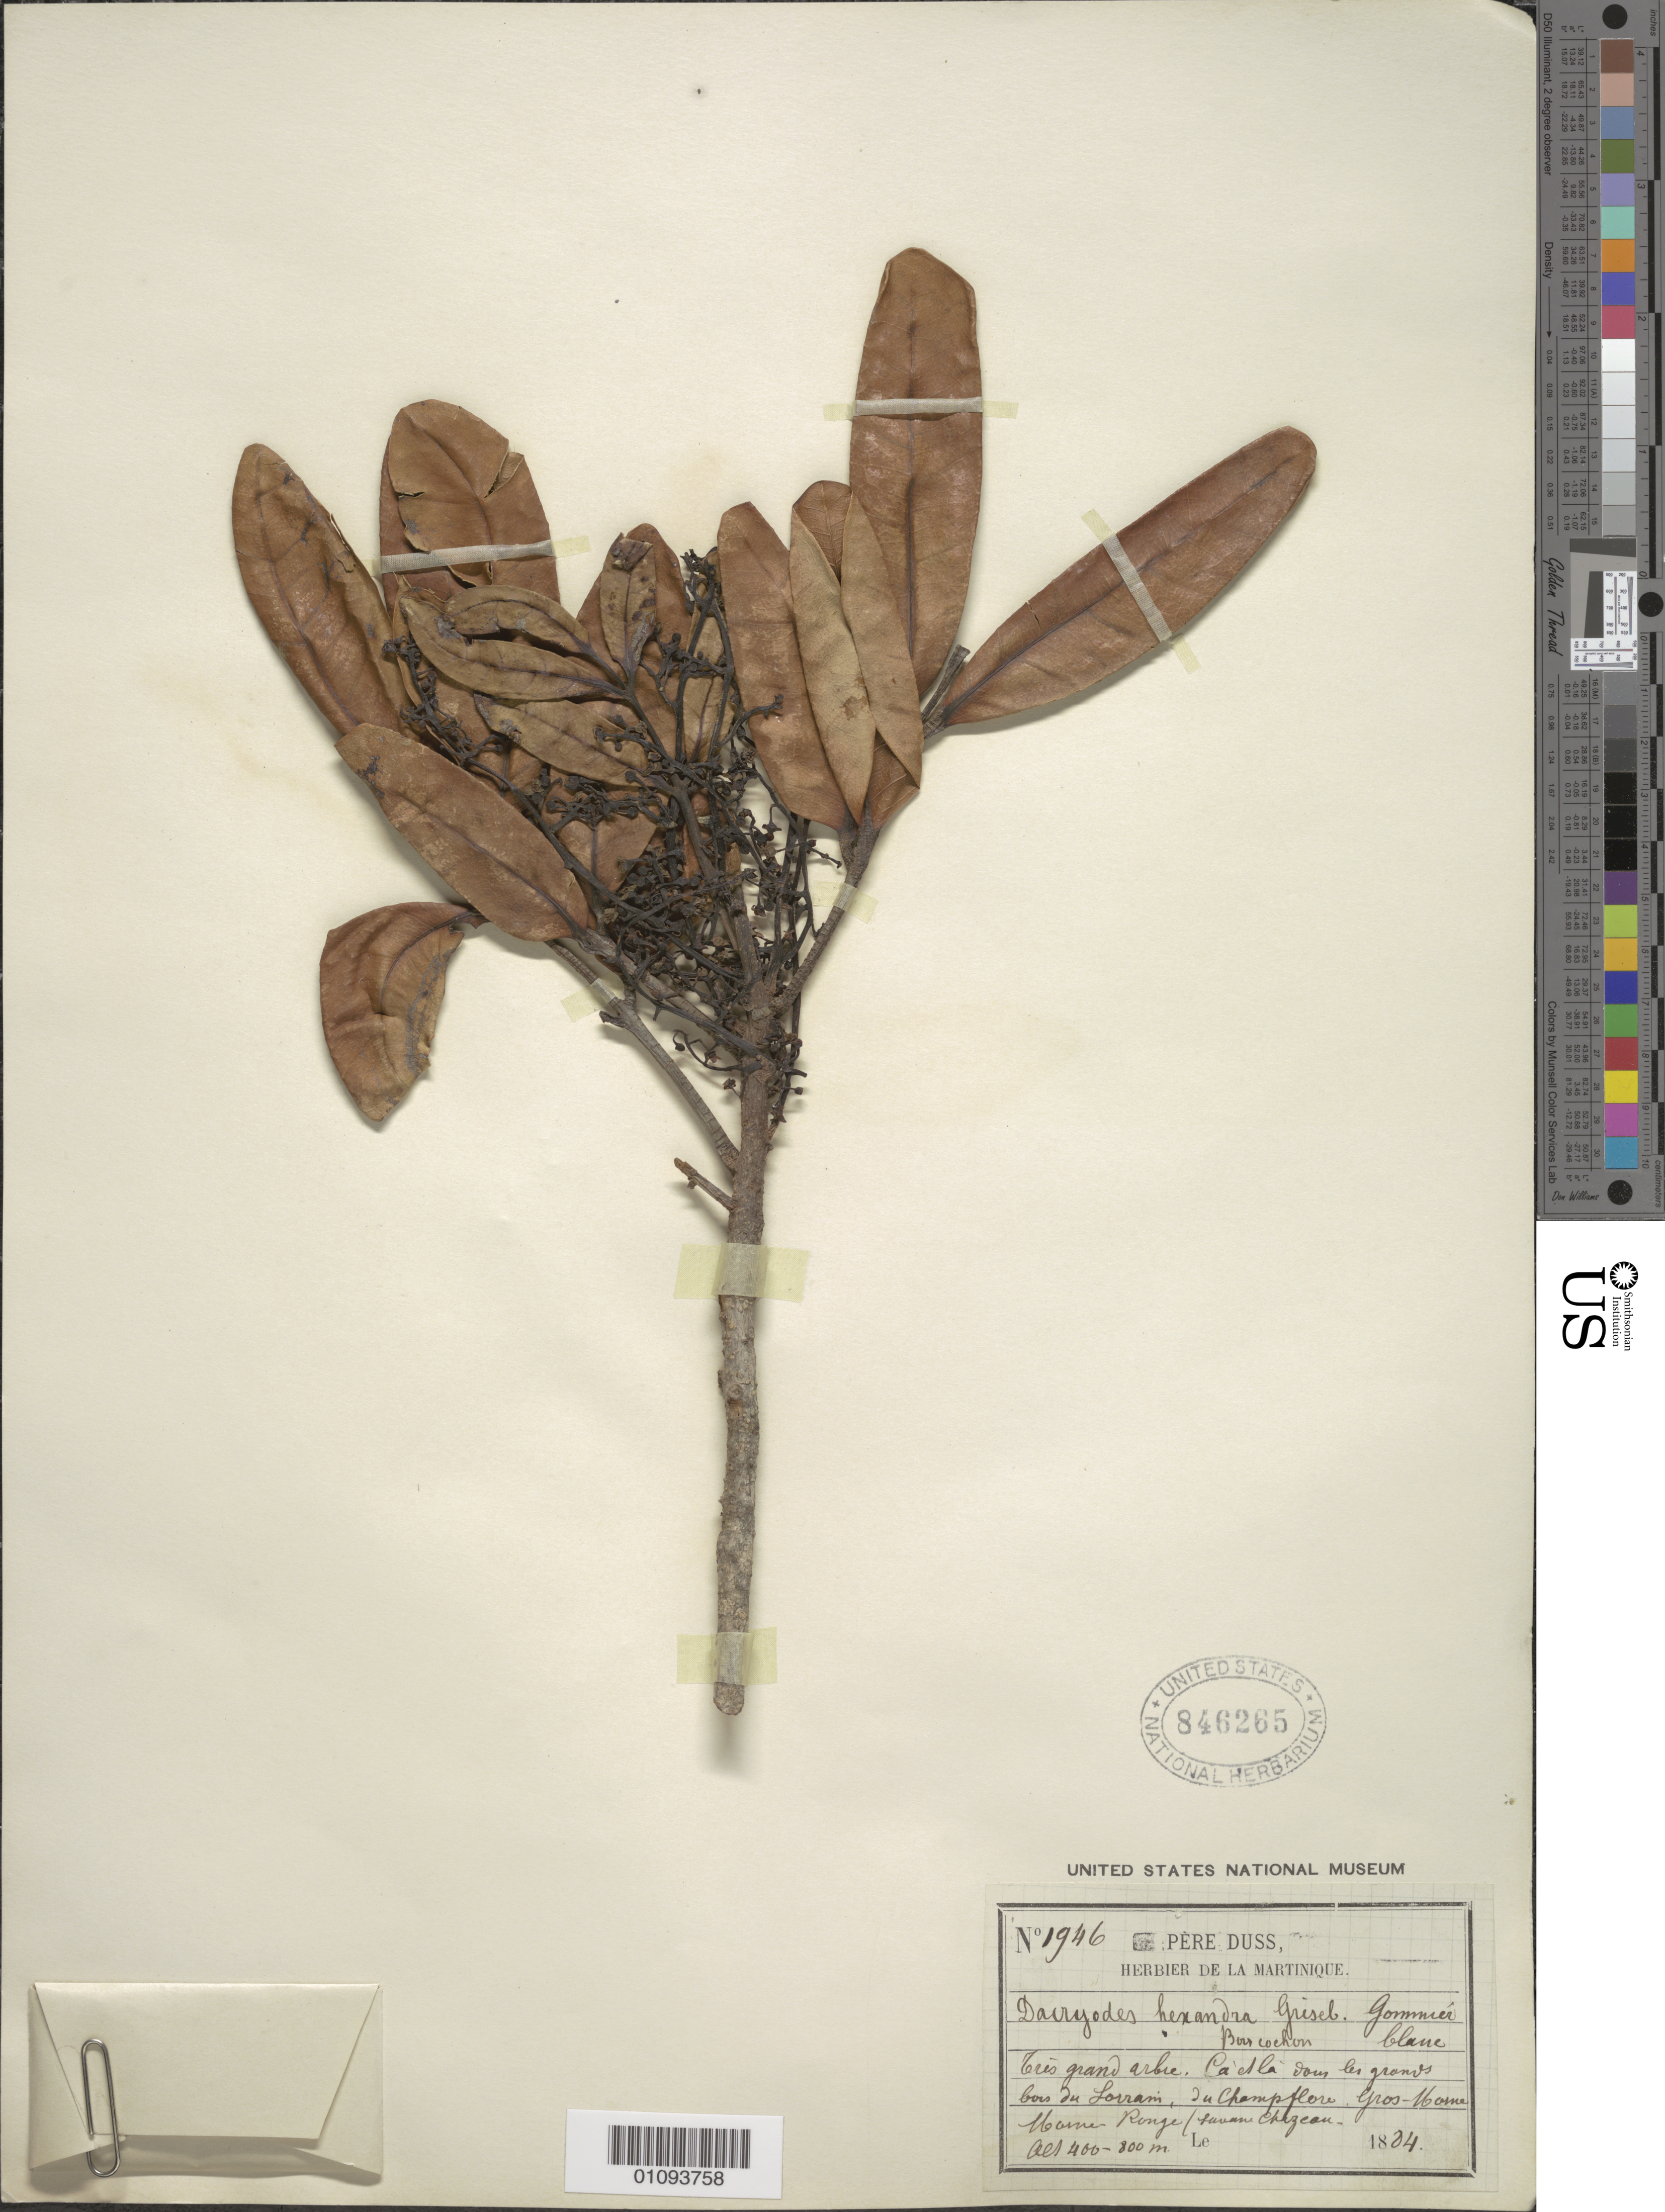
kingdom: Plantae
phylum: Tracheophyta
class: Magnoliopsida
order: Sapindales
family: Burseraceae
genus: Dacryodes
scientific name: Dacryodes hexandra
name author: (Ham.) Griseb.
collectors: Père Duss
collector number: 1946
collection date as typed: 1884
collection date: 1884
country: Martinique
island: Martinique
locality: Gros-Maine, Marnes Range/fueum chureau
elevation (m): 400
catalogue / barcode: US 846265